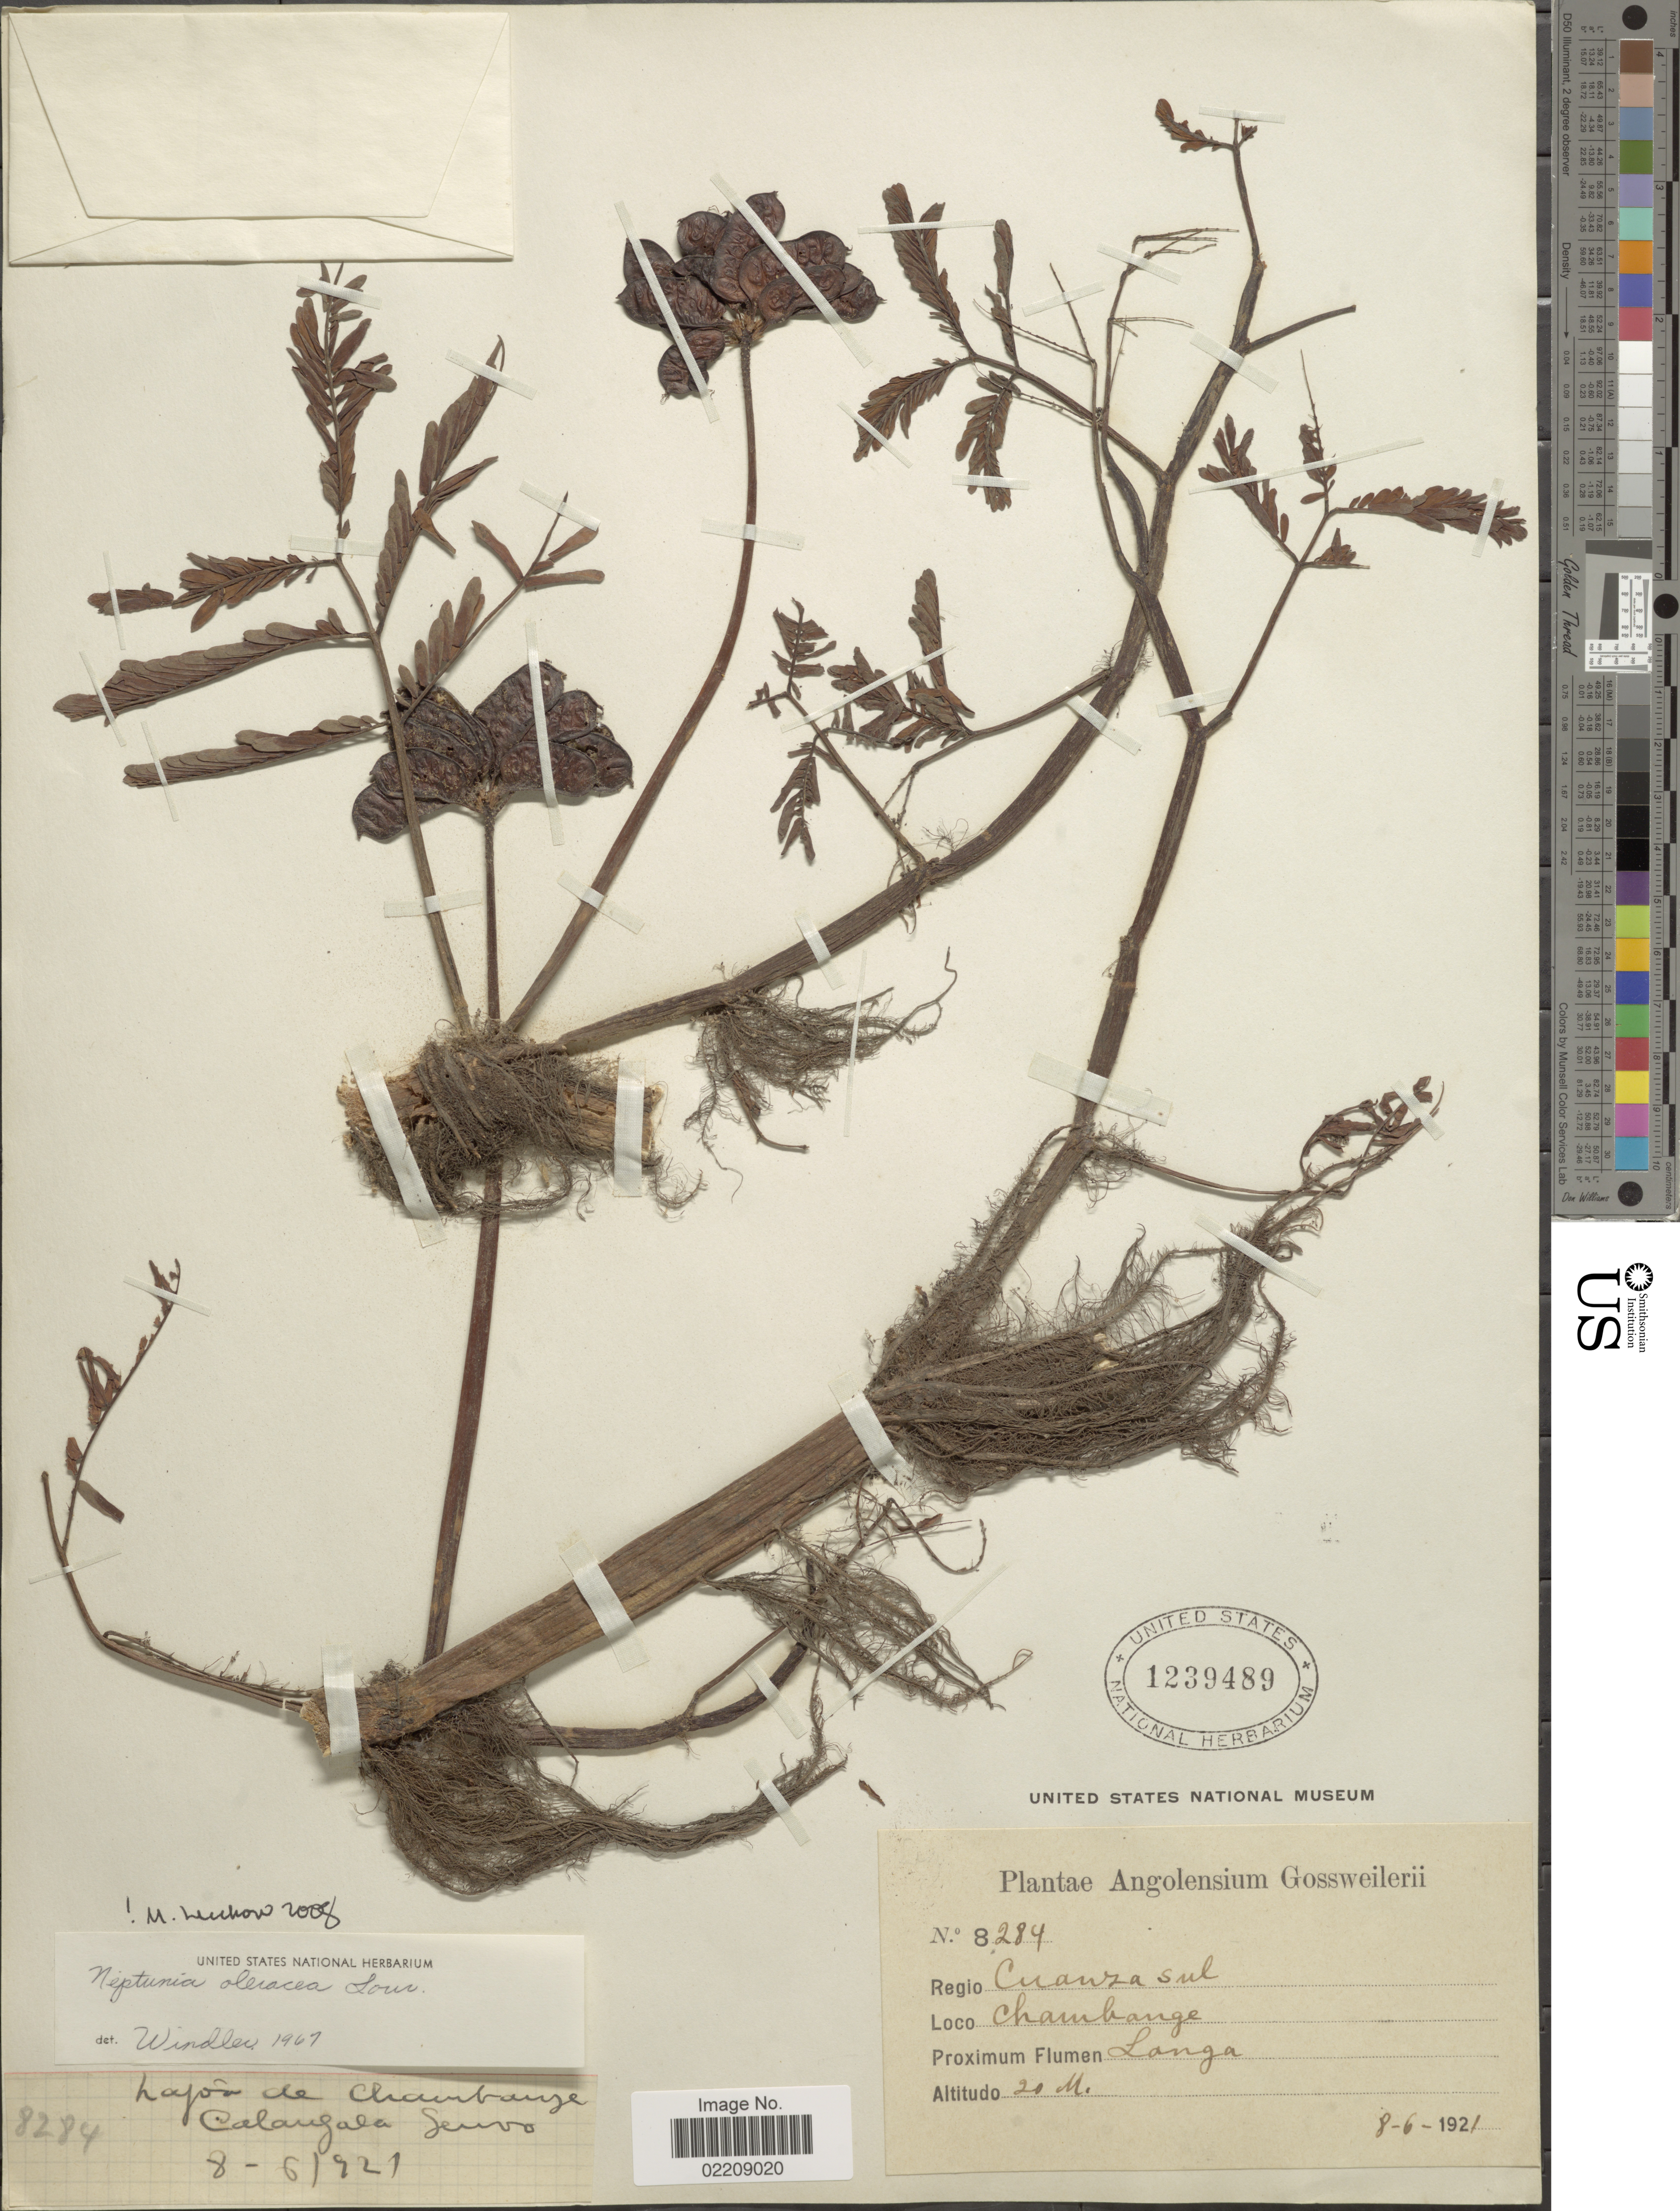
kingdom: Plantae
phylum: Tracheophyta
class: Magnoliopsida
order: Fabales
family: Fabaceae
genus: Neptunia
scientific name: Neptunia oleracea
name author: Lour.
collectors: -. Gossweiler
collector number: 8284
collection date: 1921-06-08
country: Angola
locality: Regio Cuaza sul, Chambange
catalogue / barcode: US 1239489